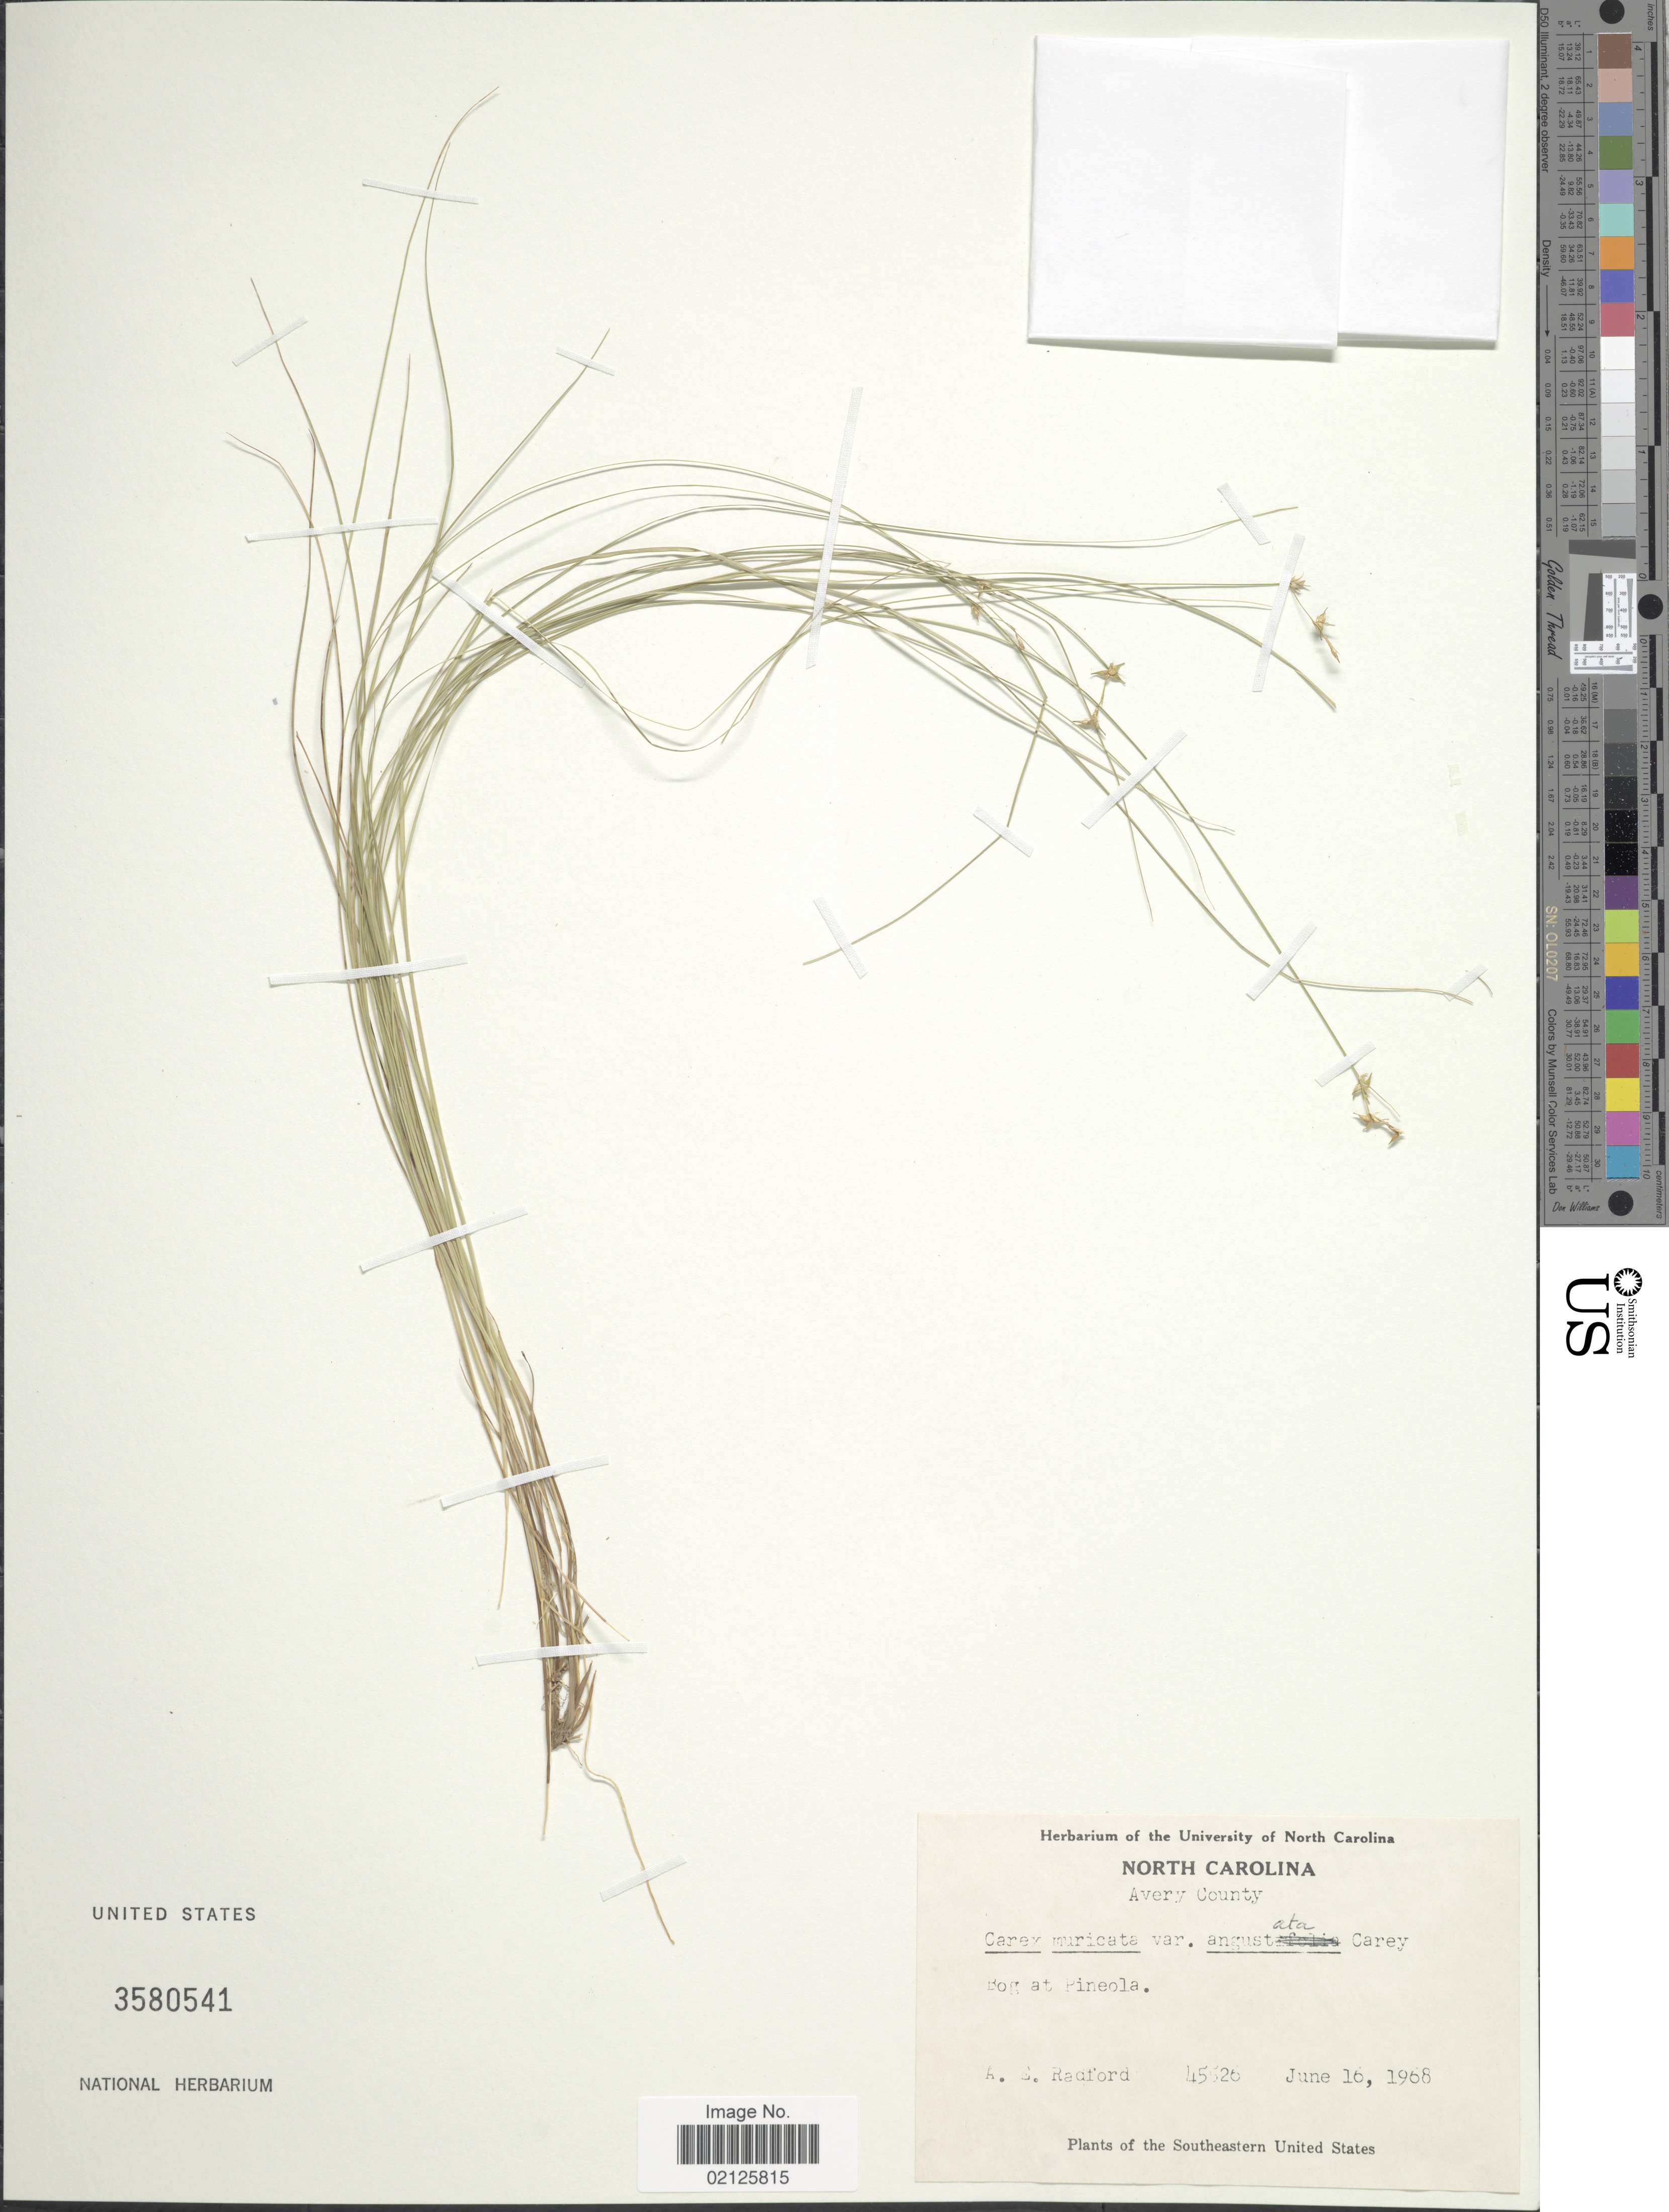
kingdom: Plantae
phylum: Tracheophyta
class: Liliopsida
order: Poales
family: Cyperaceae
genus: Carex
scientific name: Carex muricata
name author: L.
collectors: A. E. Radford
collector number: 45526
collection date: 1968-06-16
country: United States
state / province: North Carolina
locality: Avery County, Bog at Pineola, The Southern United States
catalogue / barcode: US 3580541